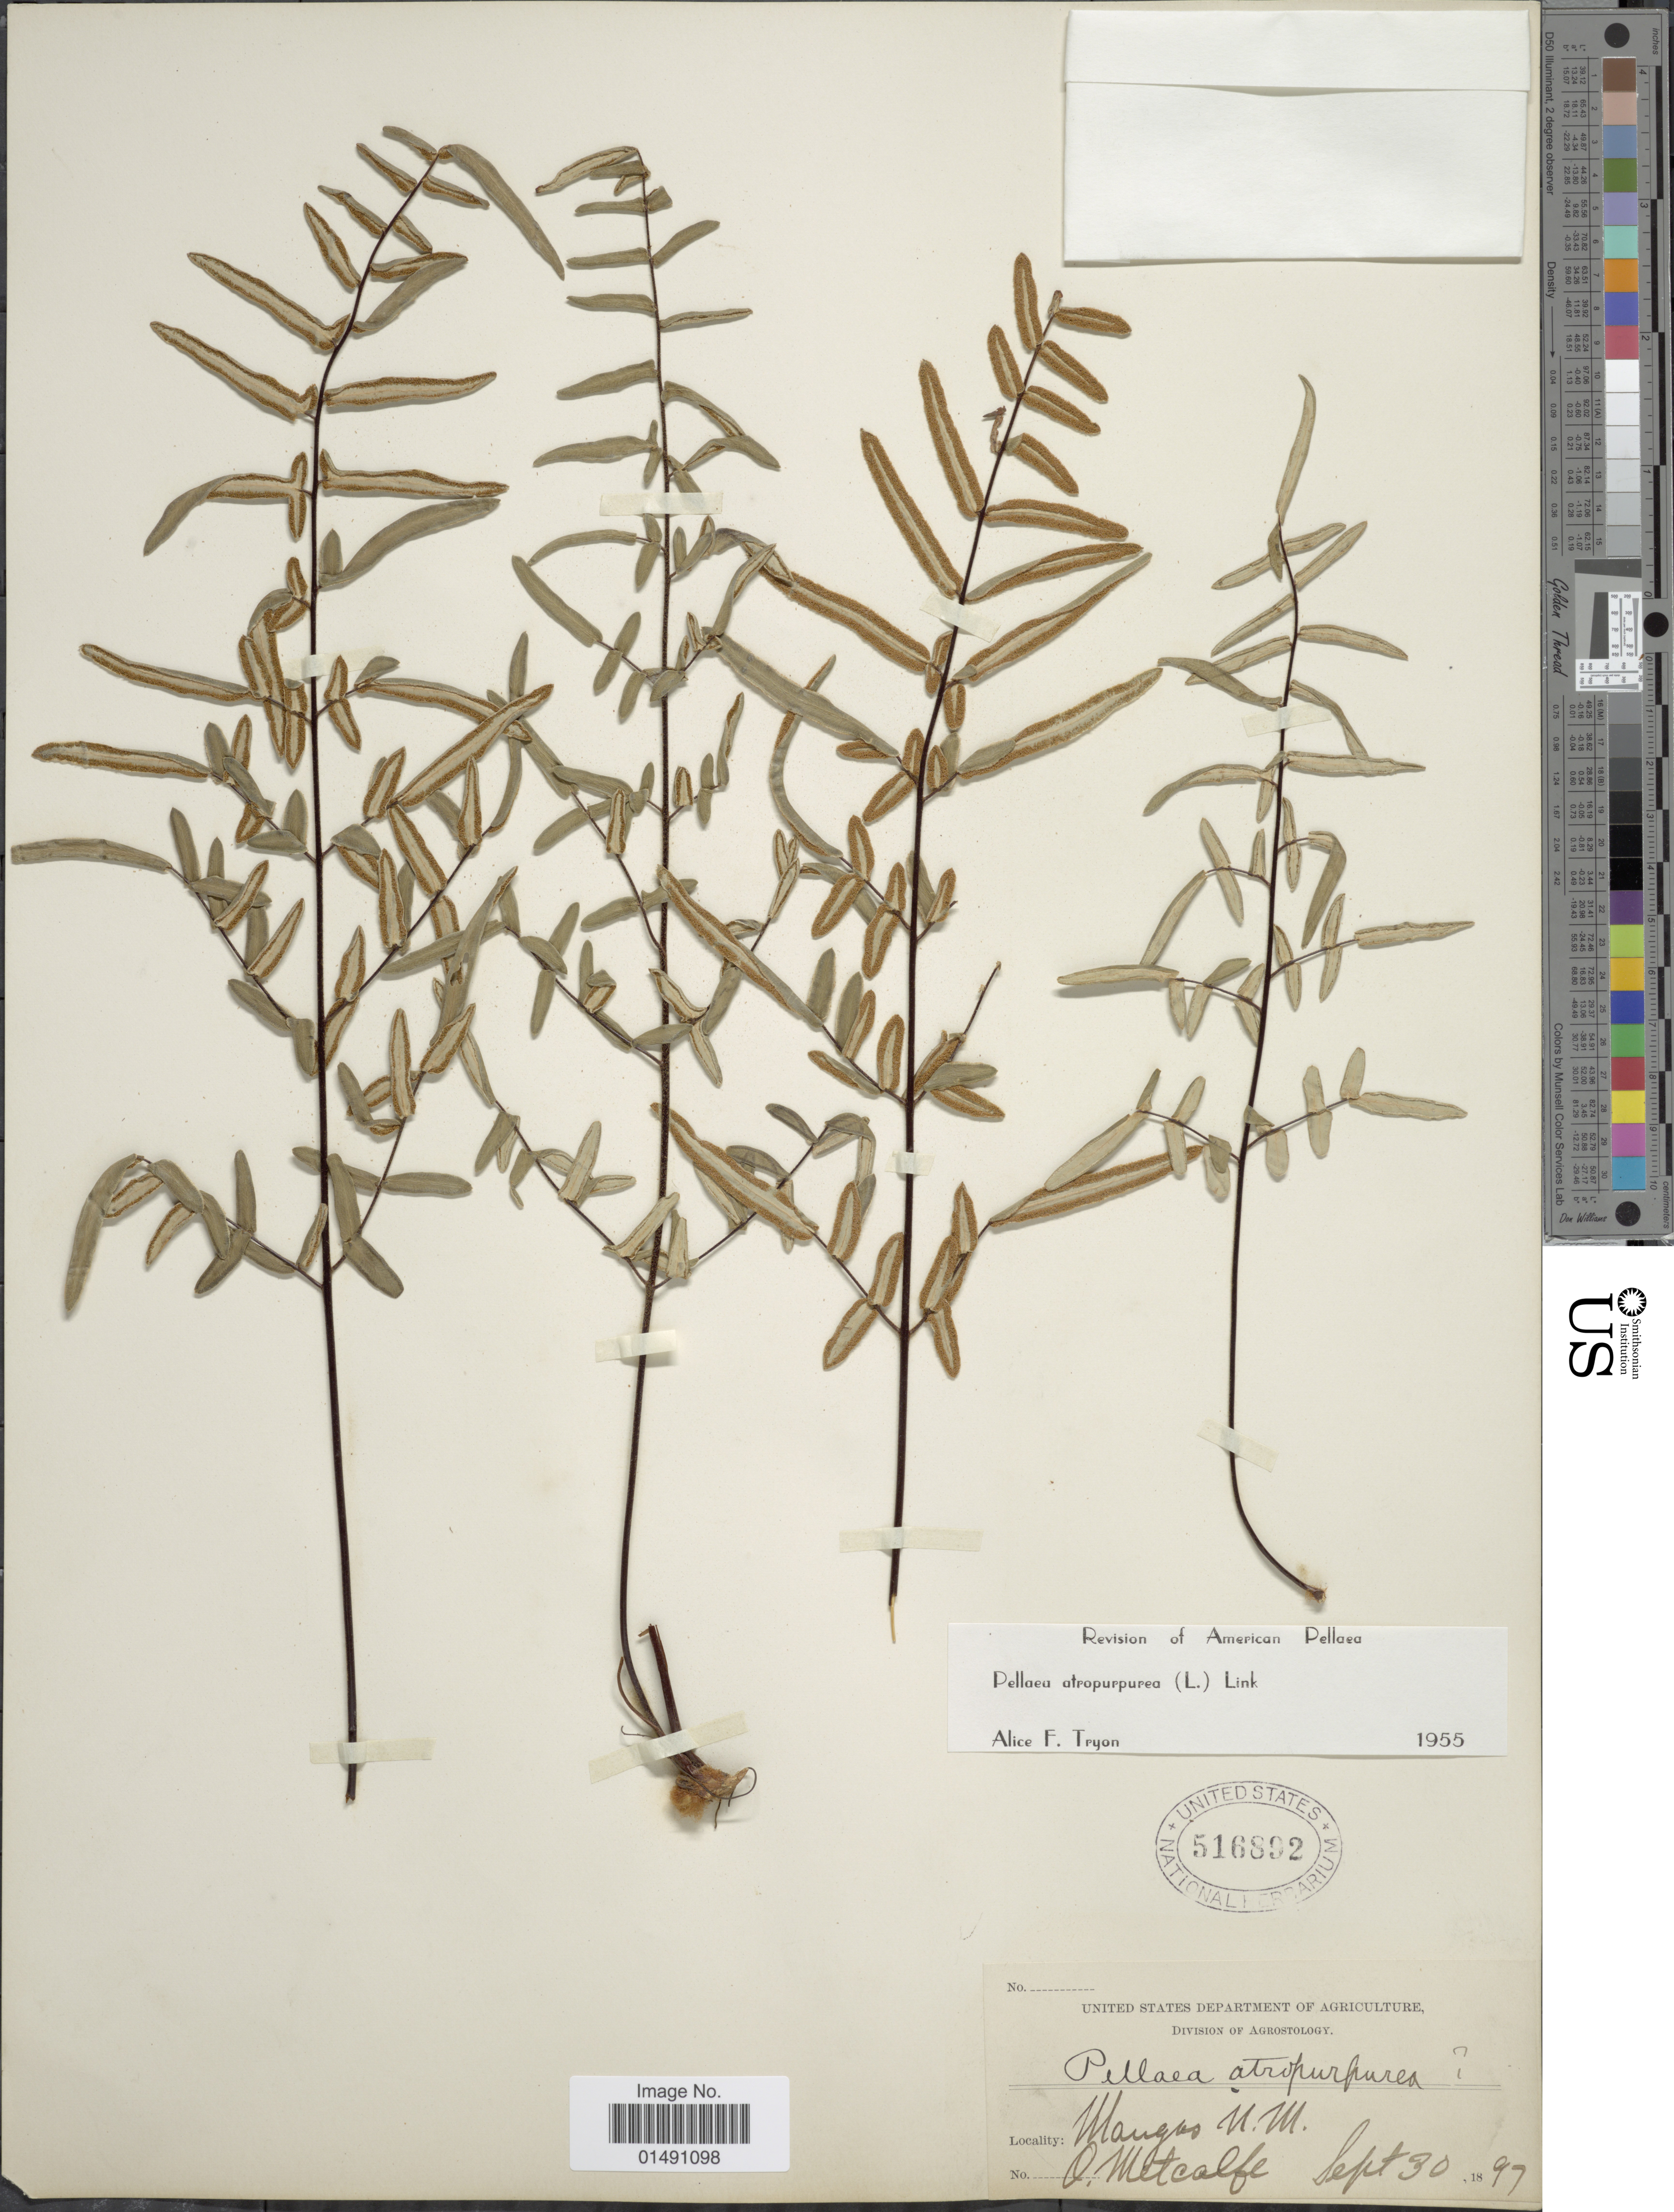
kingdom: Plantae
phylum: Tracheophyta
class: Polypodiopsida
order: Polypodiales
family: Pteridaceae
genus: Pellaea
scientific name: Pellaea atropurpurea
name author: (L.) Link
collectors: O. B. Metcalfe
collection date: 1897-09-30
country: United States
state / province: New Mexico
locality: Mangos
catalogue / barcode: US 516892